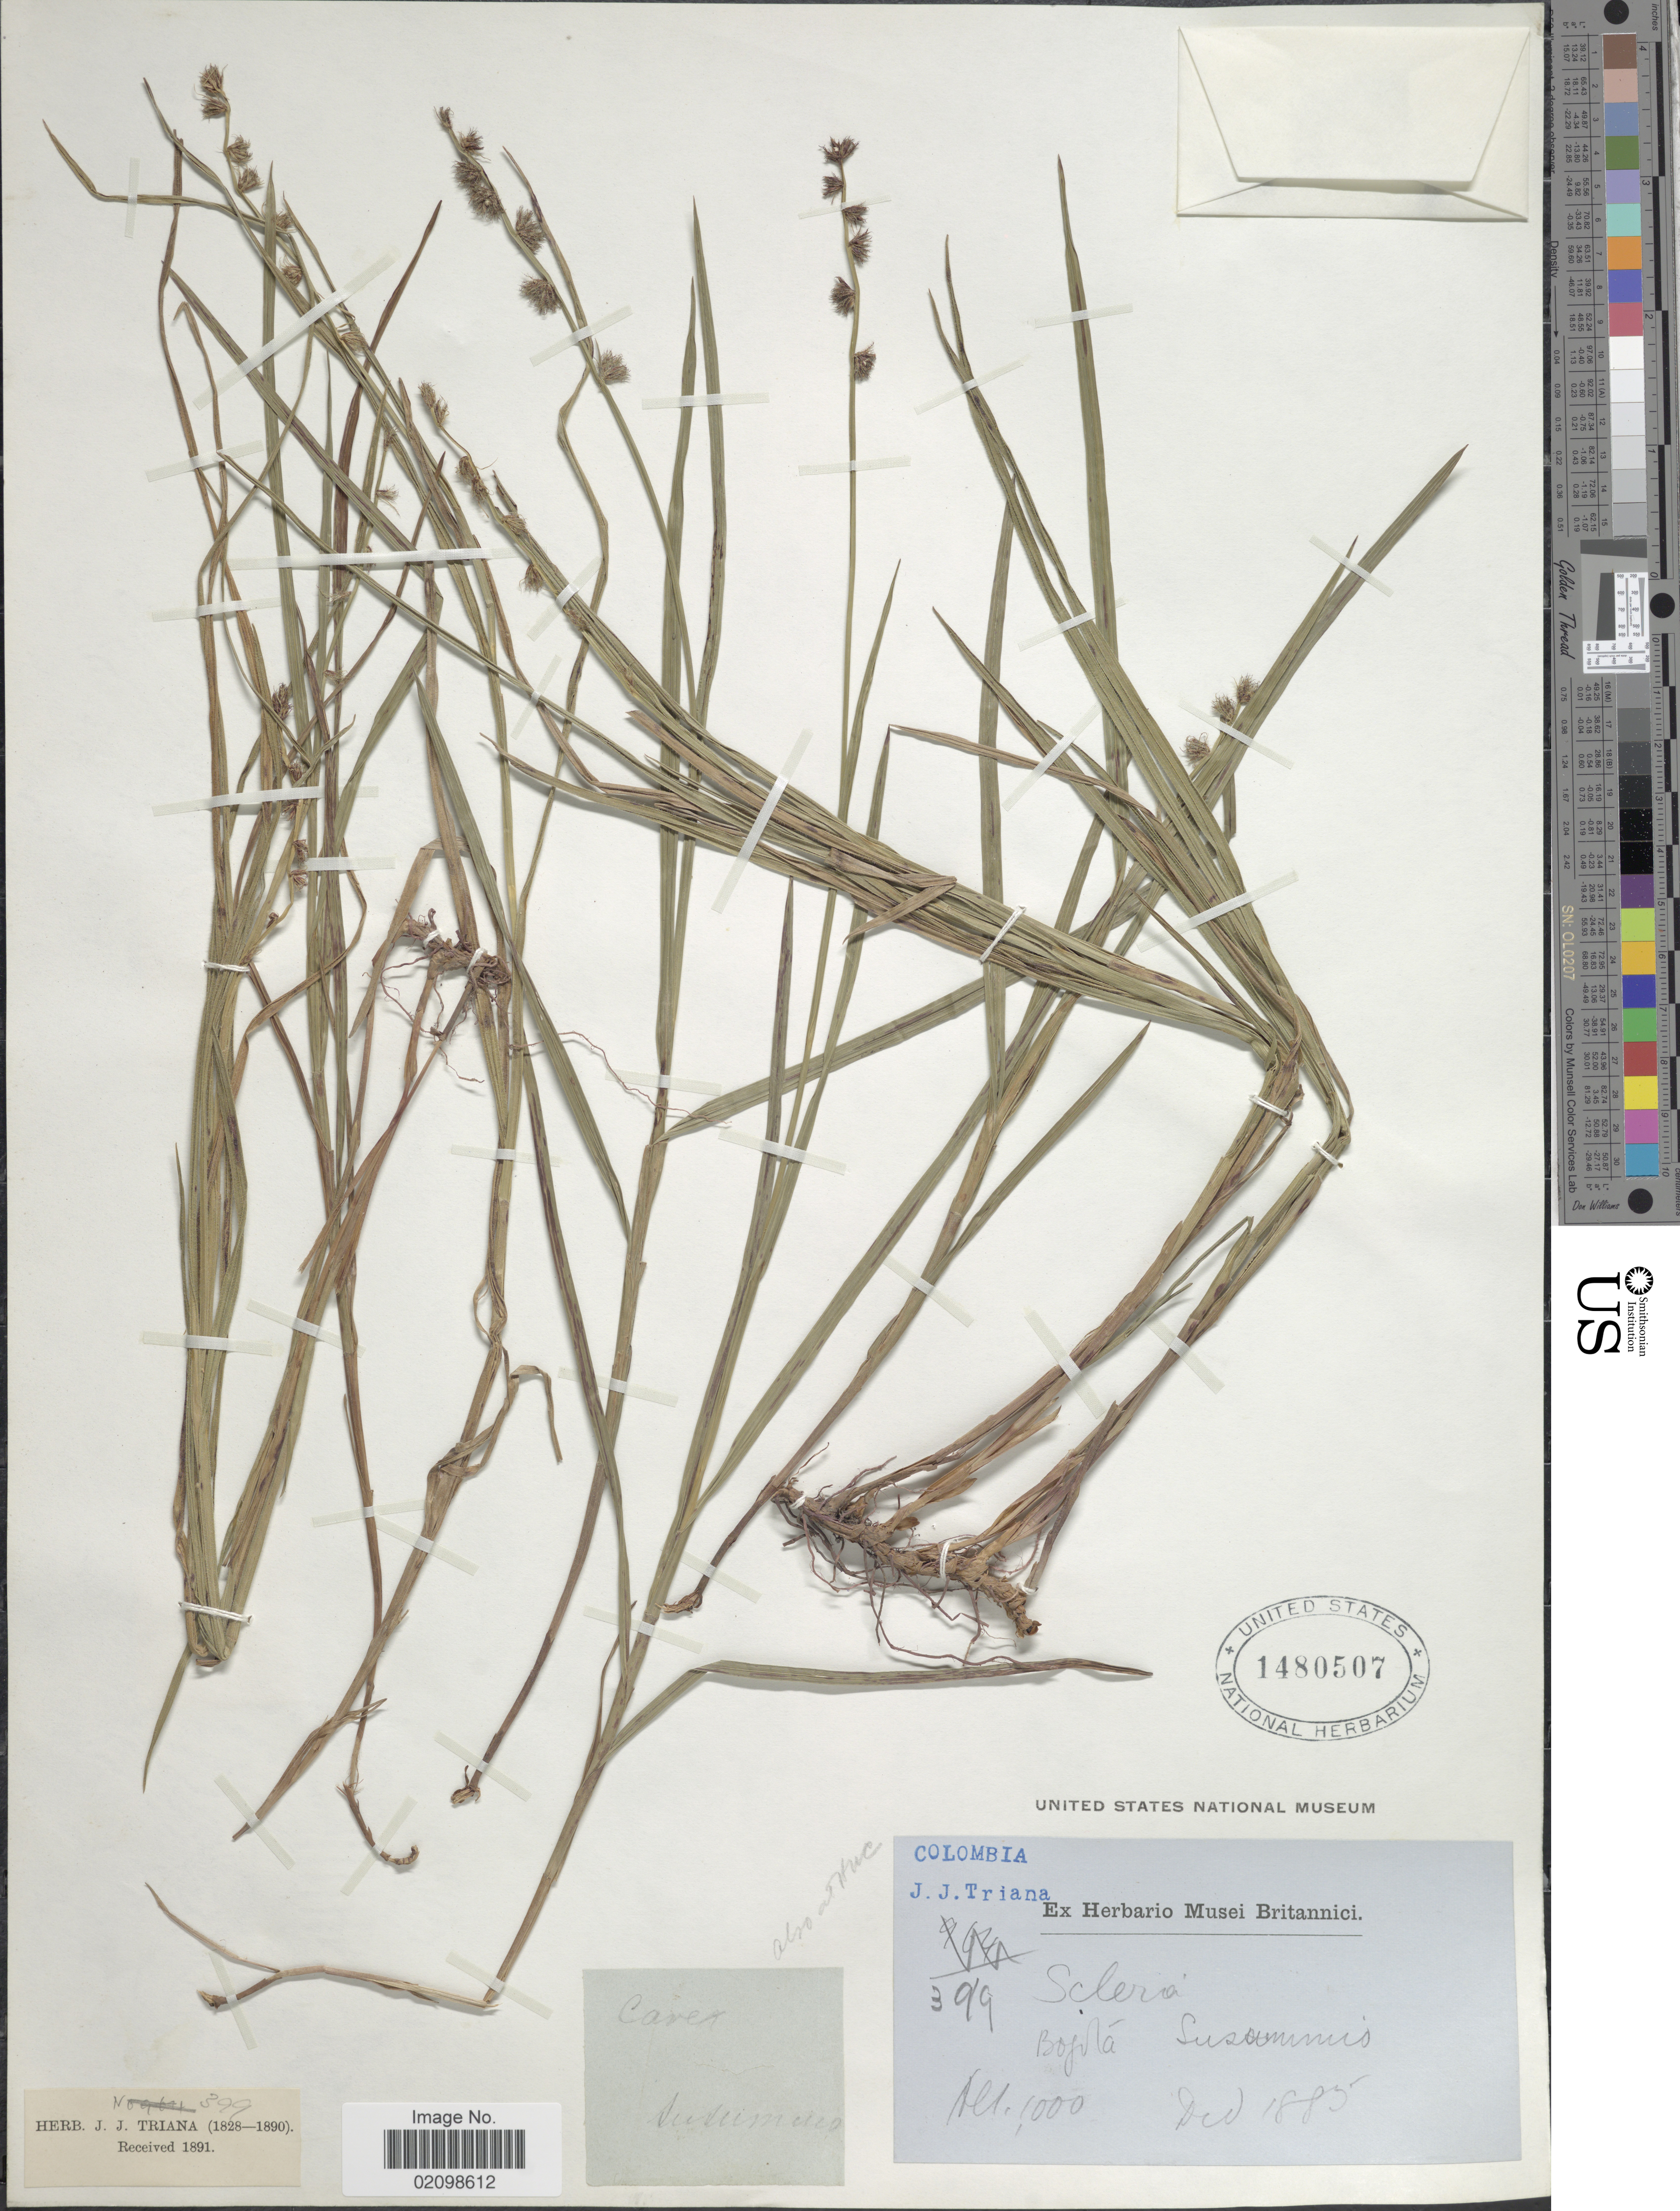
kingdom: Plantae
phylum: Tracheophyta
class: Liliopsida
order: Poales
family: Cyperaceae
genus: Scleria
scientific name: Scleria distans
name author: Poir.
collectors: J. J. Triana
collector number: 399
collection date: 1885-12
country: Colombia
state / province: Bogota D.C.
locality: Bogota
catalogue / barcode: US 1480507